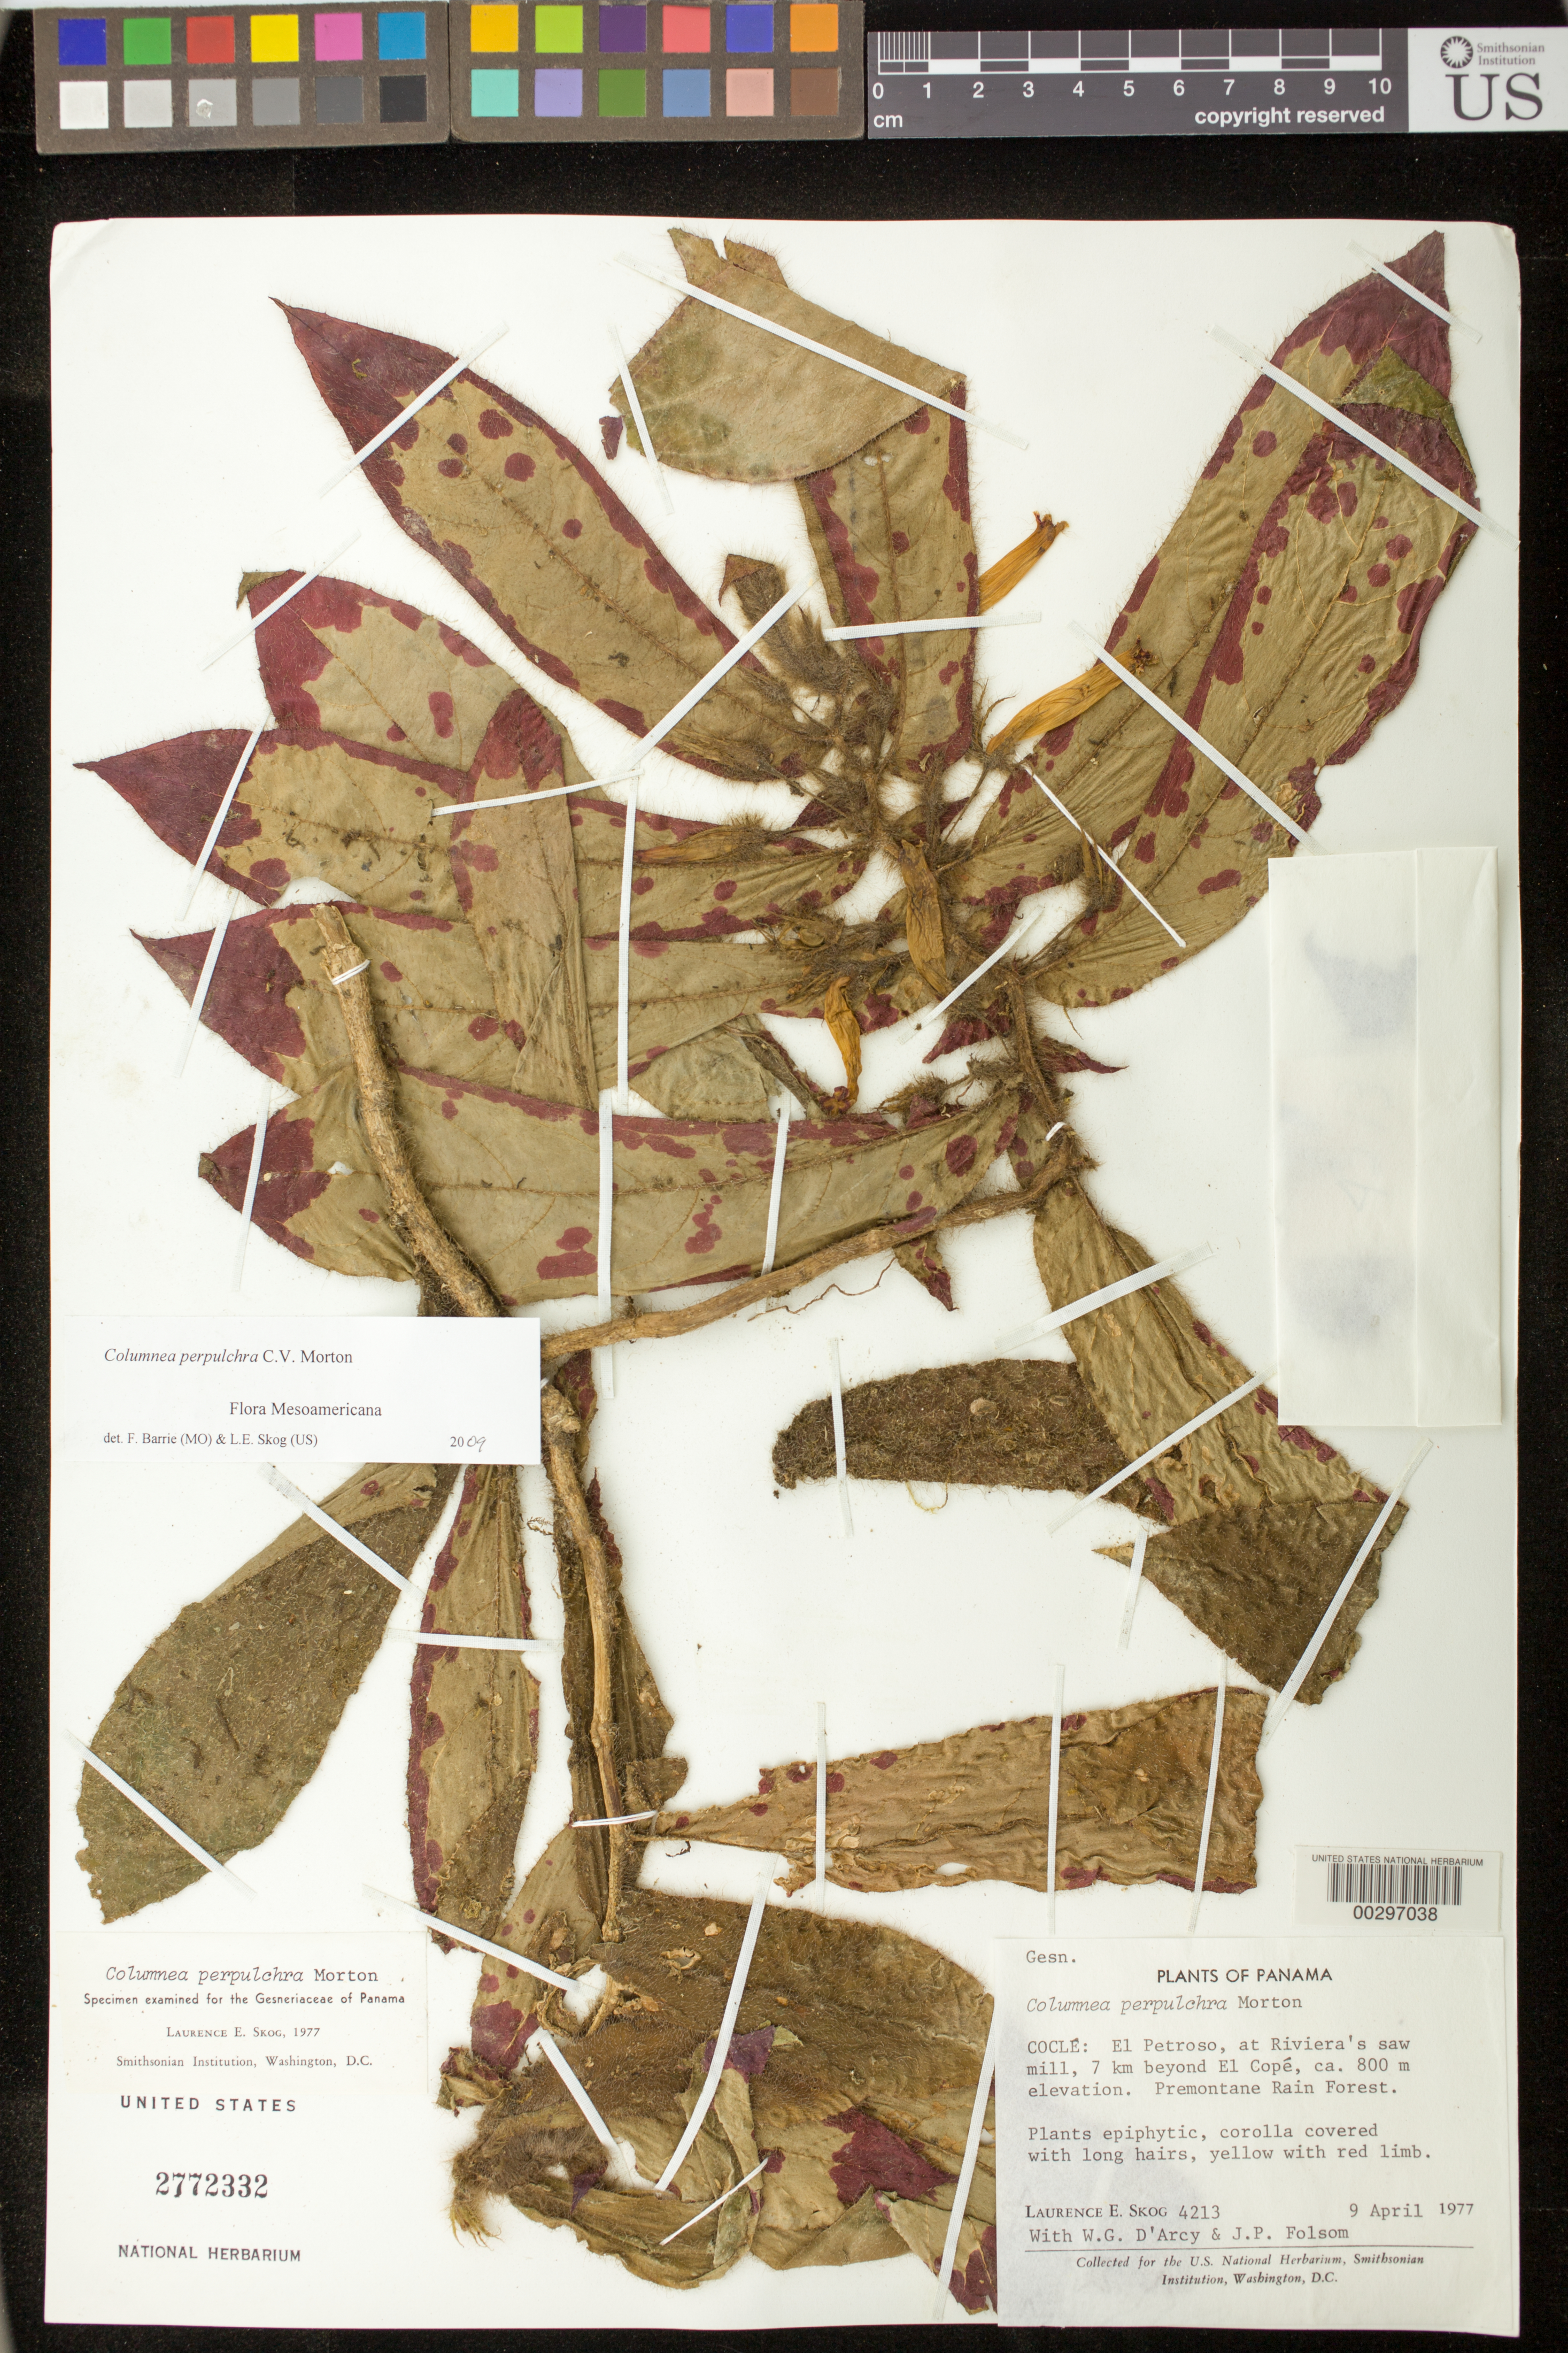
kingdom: Plantae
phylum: Tracheophyta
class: Magnoliopsida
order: Lamiales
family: Gesneriaceae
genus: Columnea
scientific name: Columnea perpulchra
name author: C.V. Morton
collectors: L. E. Skog, W. G. D'Arcy & J. P. Folsom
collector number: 4213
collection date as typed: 09 Apr 1977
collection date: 1977-04-09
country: Panama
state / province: Coclé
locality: El Petroso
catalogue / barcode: US 2772332